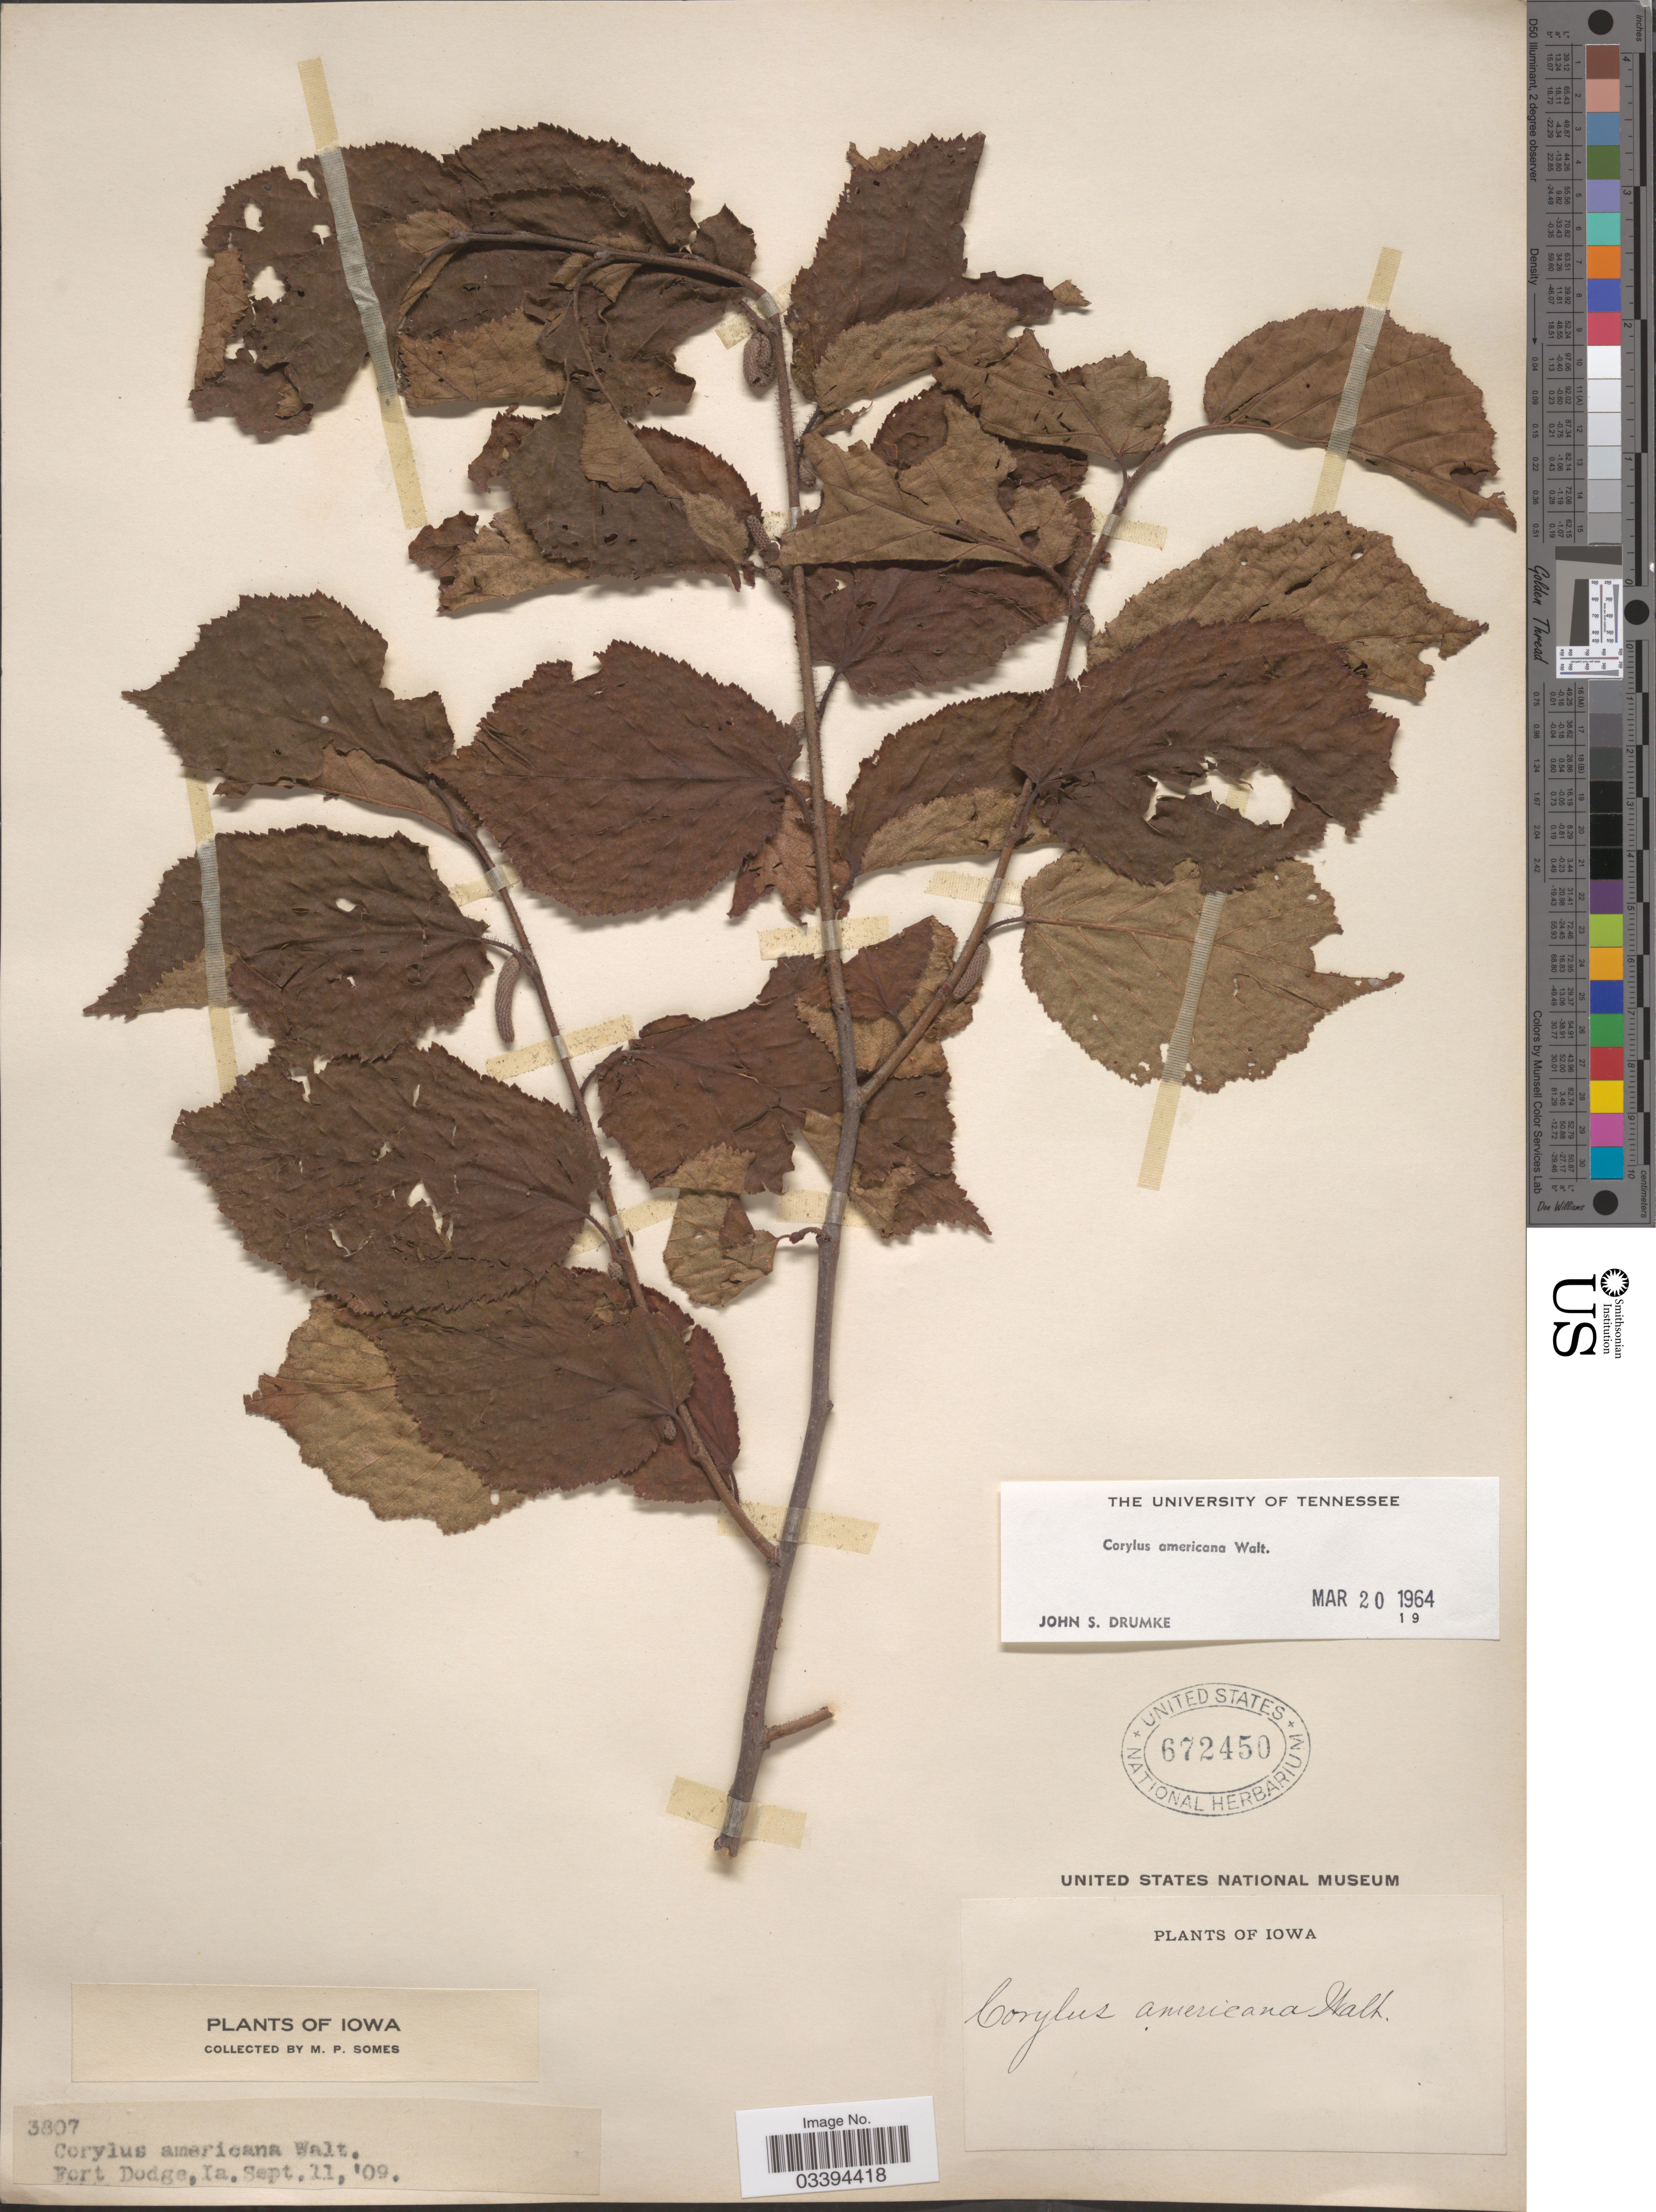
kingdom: Plantae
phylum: Tracheophyta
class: Magnoliopsida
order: Fagales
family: Betulaceae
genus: Corylus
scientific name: Corylus americana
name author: Walter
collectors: M. Somes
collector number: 3807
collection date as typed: Transcribed d/m/y: 11/9/9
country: United States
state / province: Iowa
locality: Fort Dodge.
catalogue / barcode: US 672450